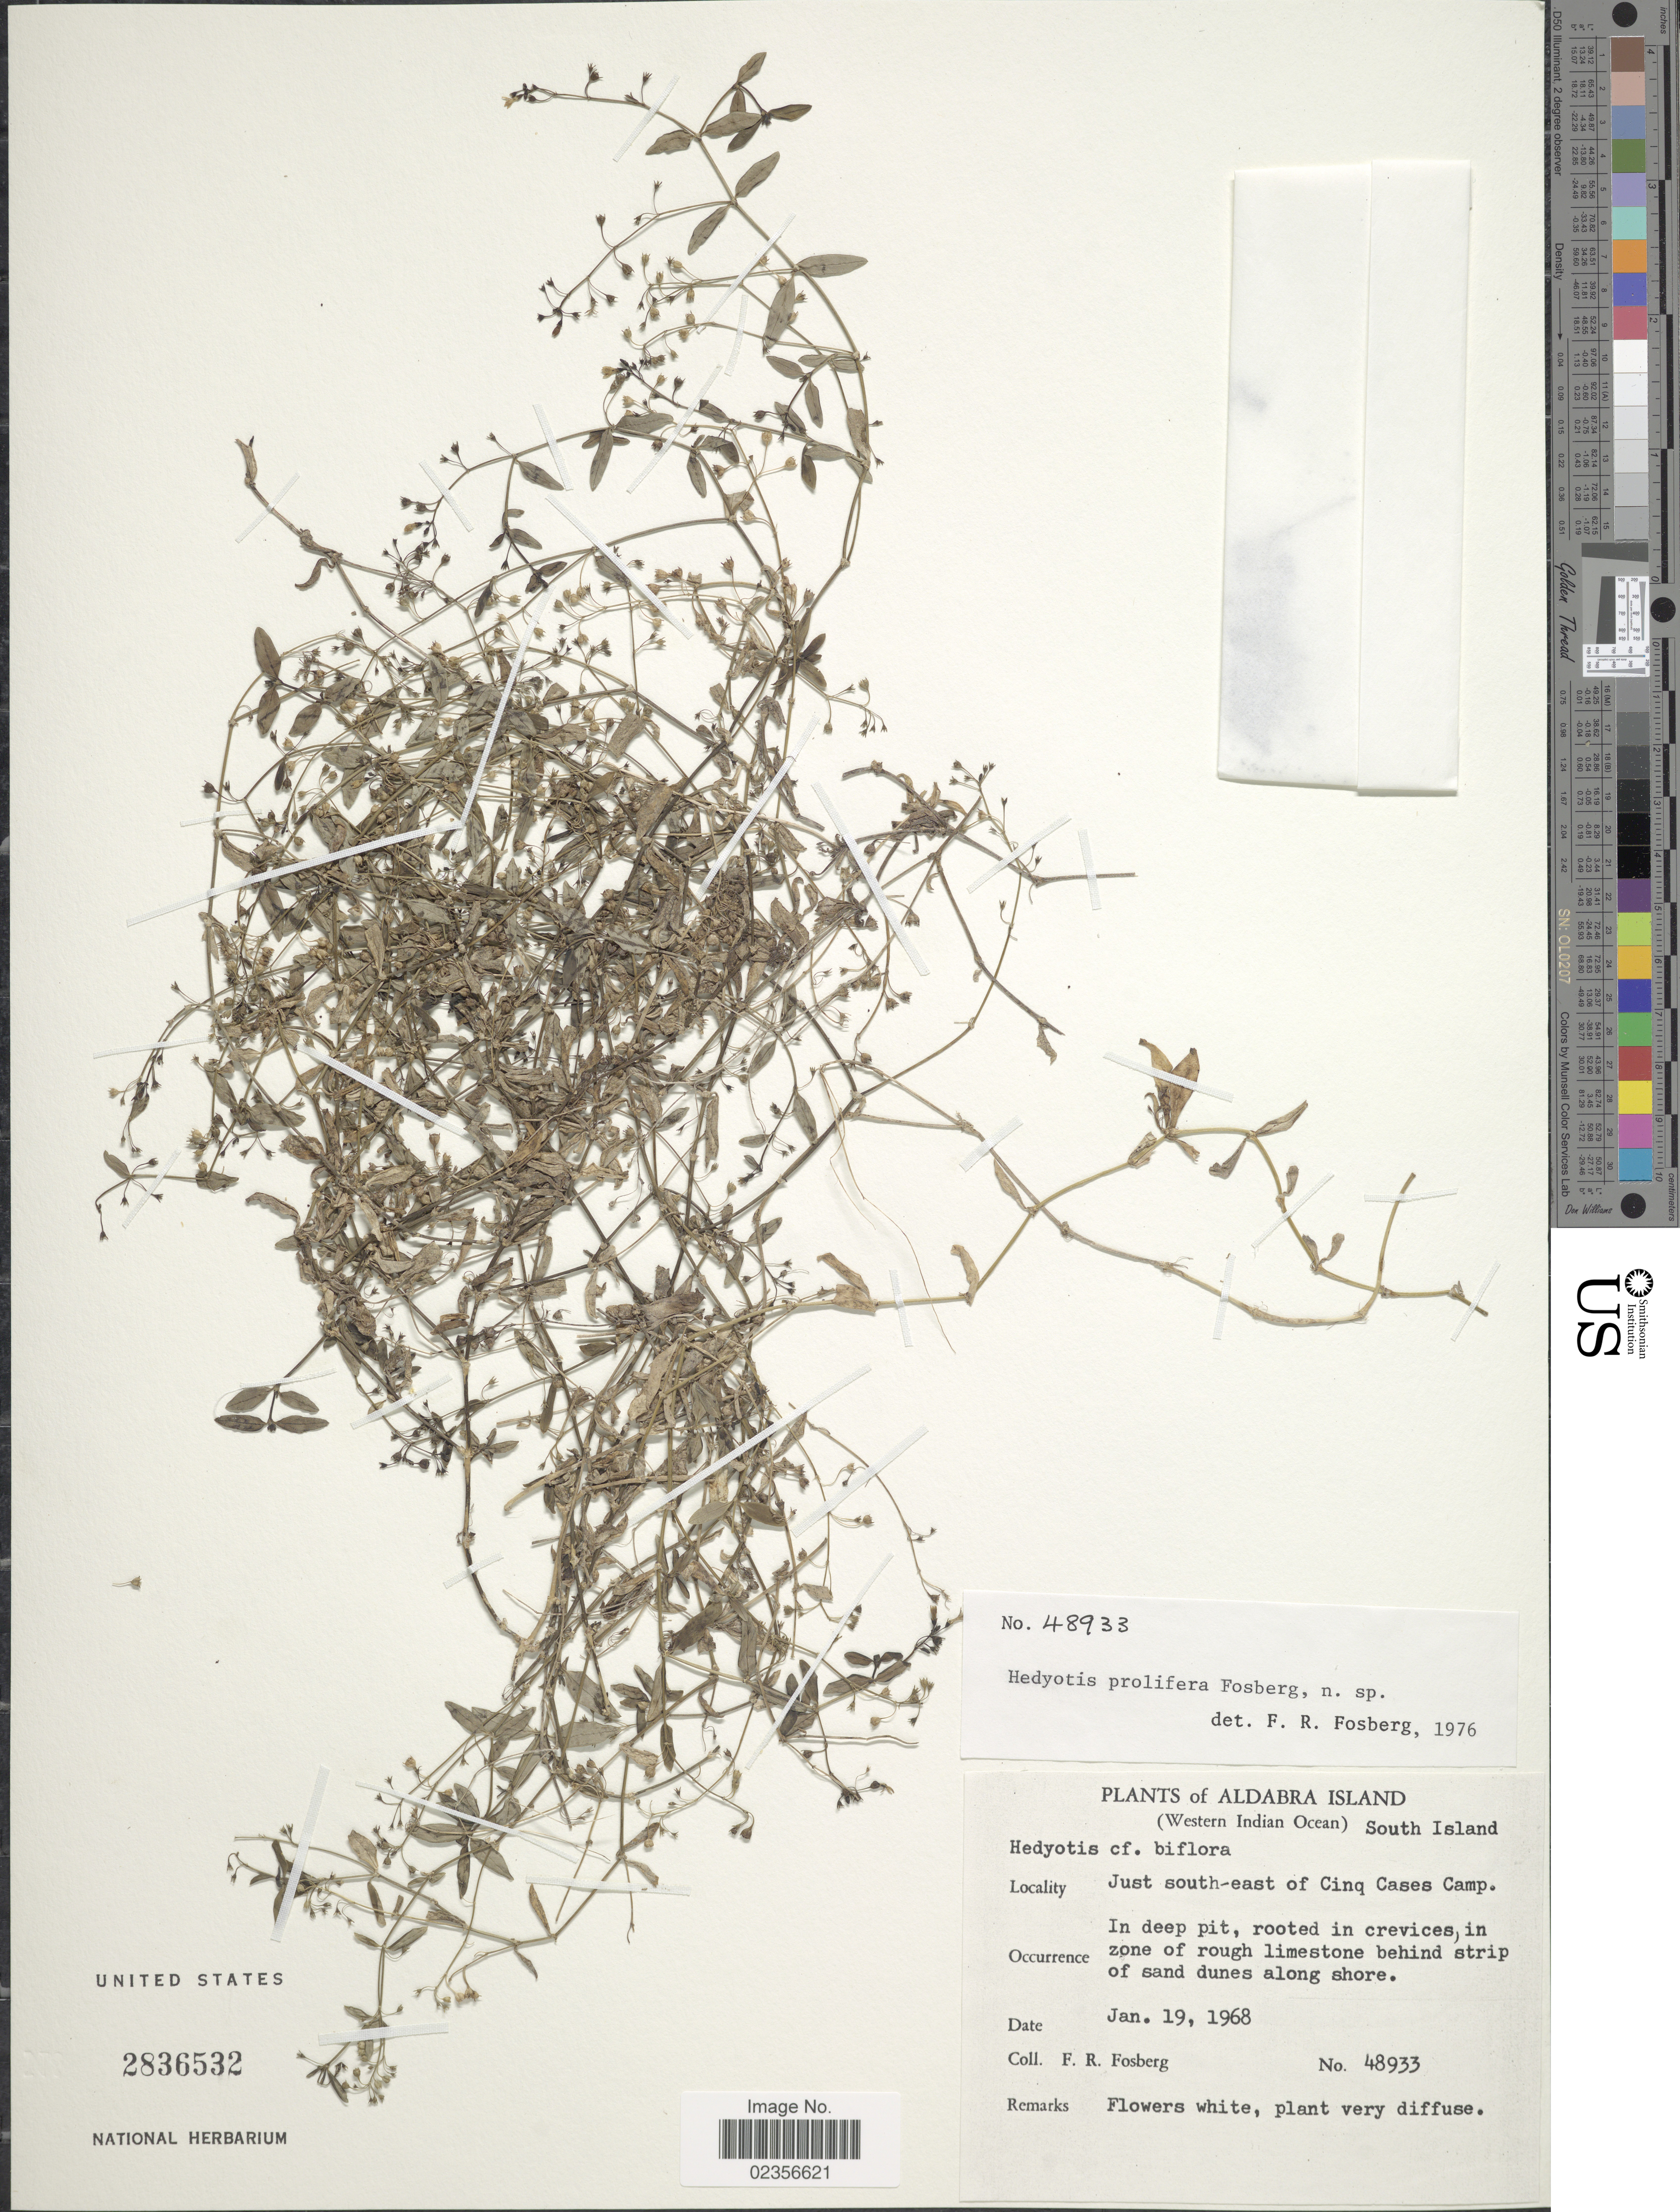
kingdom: Plantae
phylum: Tracheophyta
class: Magnoliopsida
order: Gentianales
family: Rubiaceae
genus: Hedyotis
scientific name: Hedyotis prolifera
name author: Fosberg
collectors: F. R. Fosberg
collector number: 48933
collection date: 1968-11-19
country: Seychelles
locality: Aldabra Island: South Island. Just south-east of Cinq Cases Camp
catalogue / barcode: US 2836532